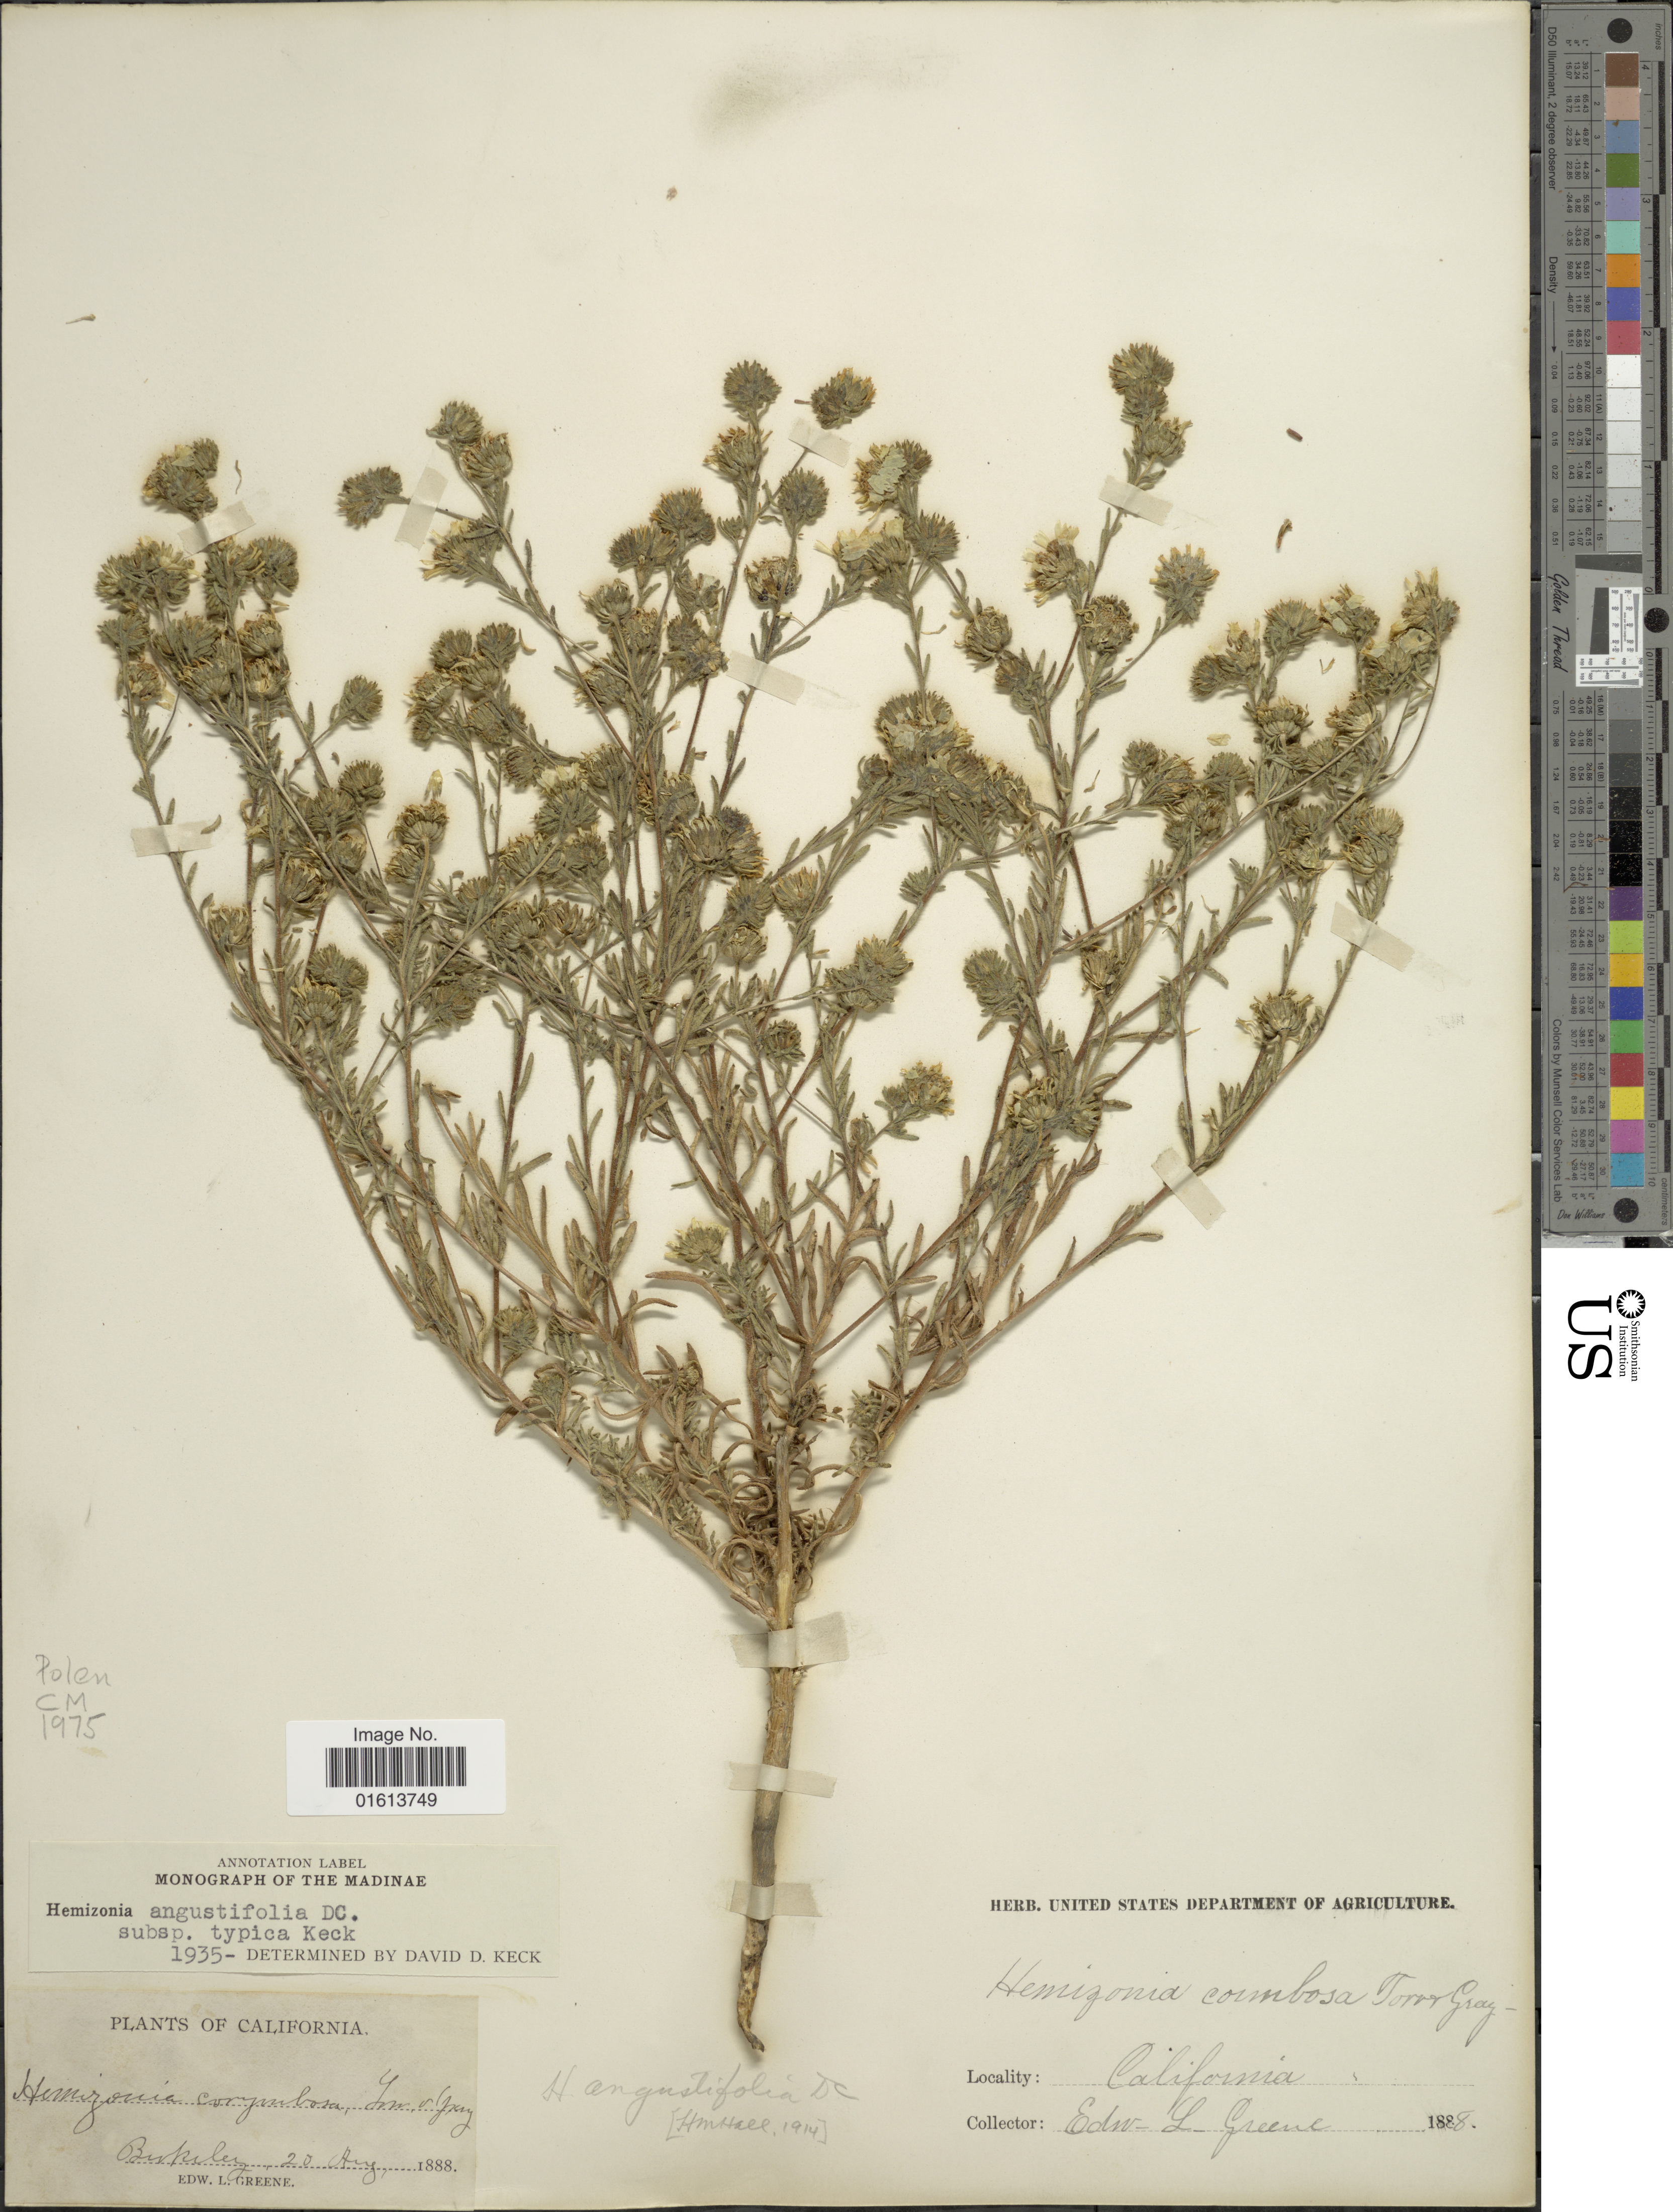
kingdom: Plantae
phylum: Tracheophyta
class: Magnoliopsida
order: Asterales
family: Asteraceae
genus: Deinandra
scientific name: Deinandra corymbosa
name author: (DC.) B.G. Baldwin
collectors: E. L. Greene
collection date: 1888-08-20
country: United States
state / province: California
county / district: Alameda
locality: Berkeley